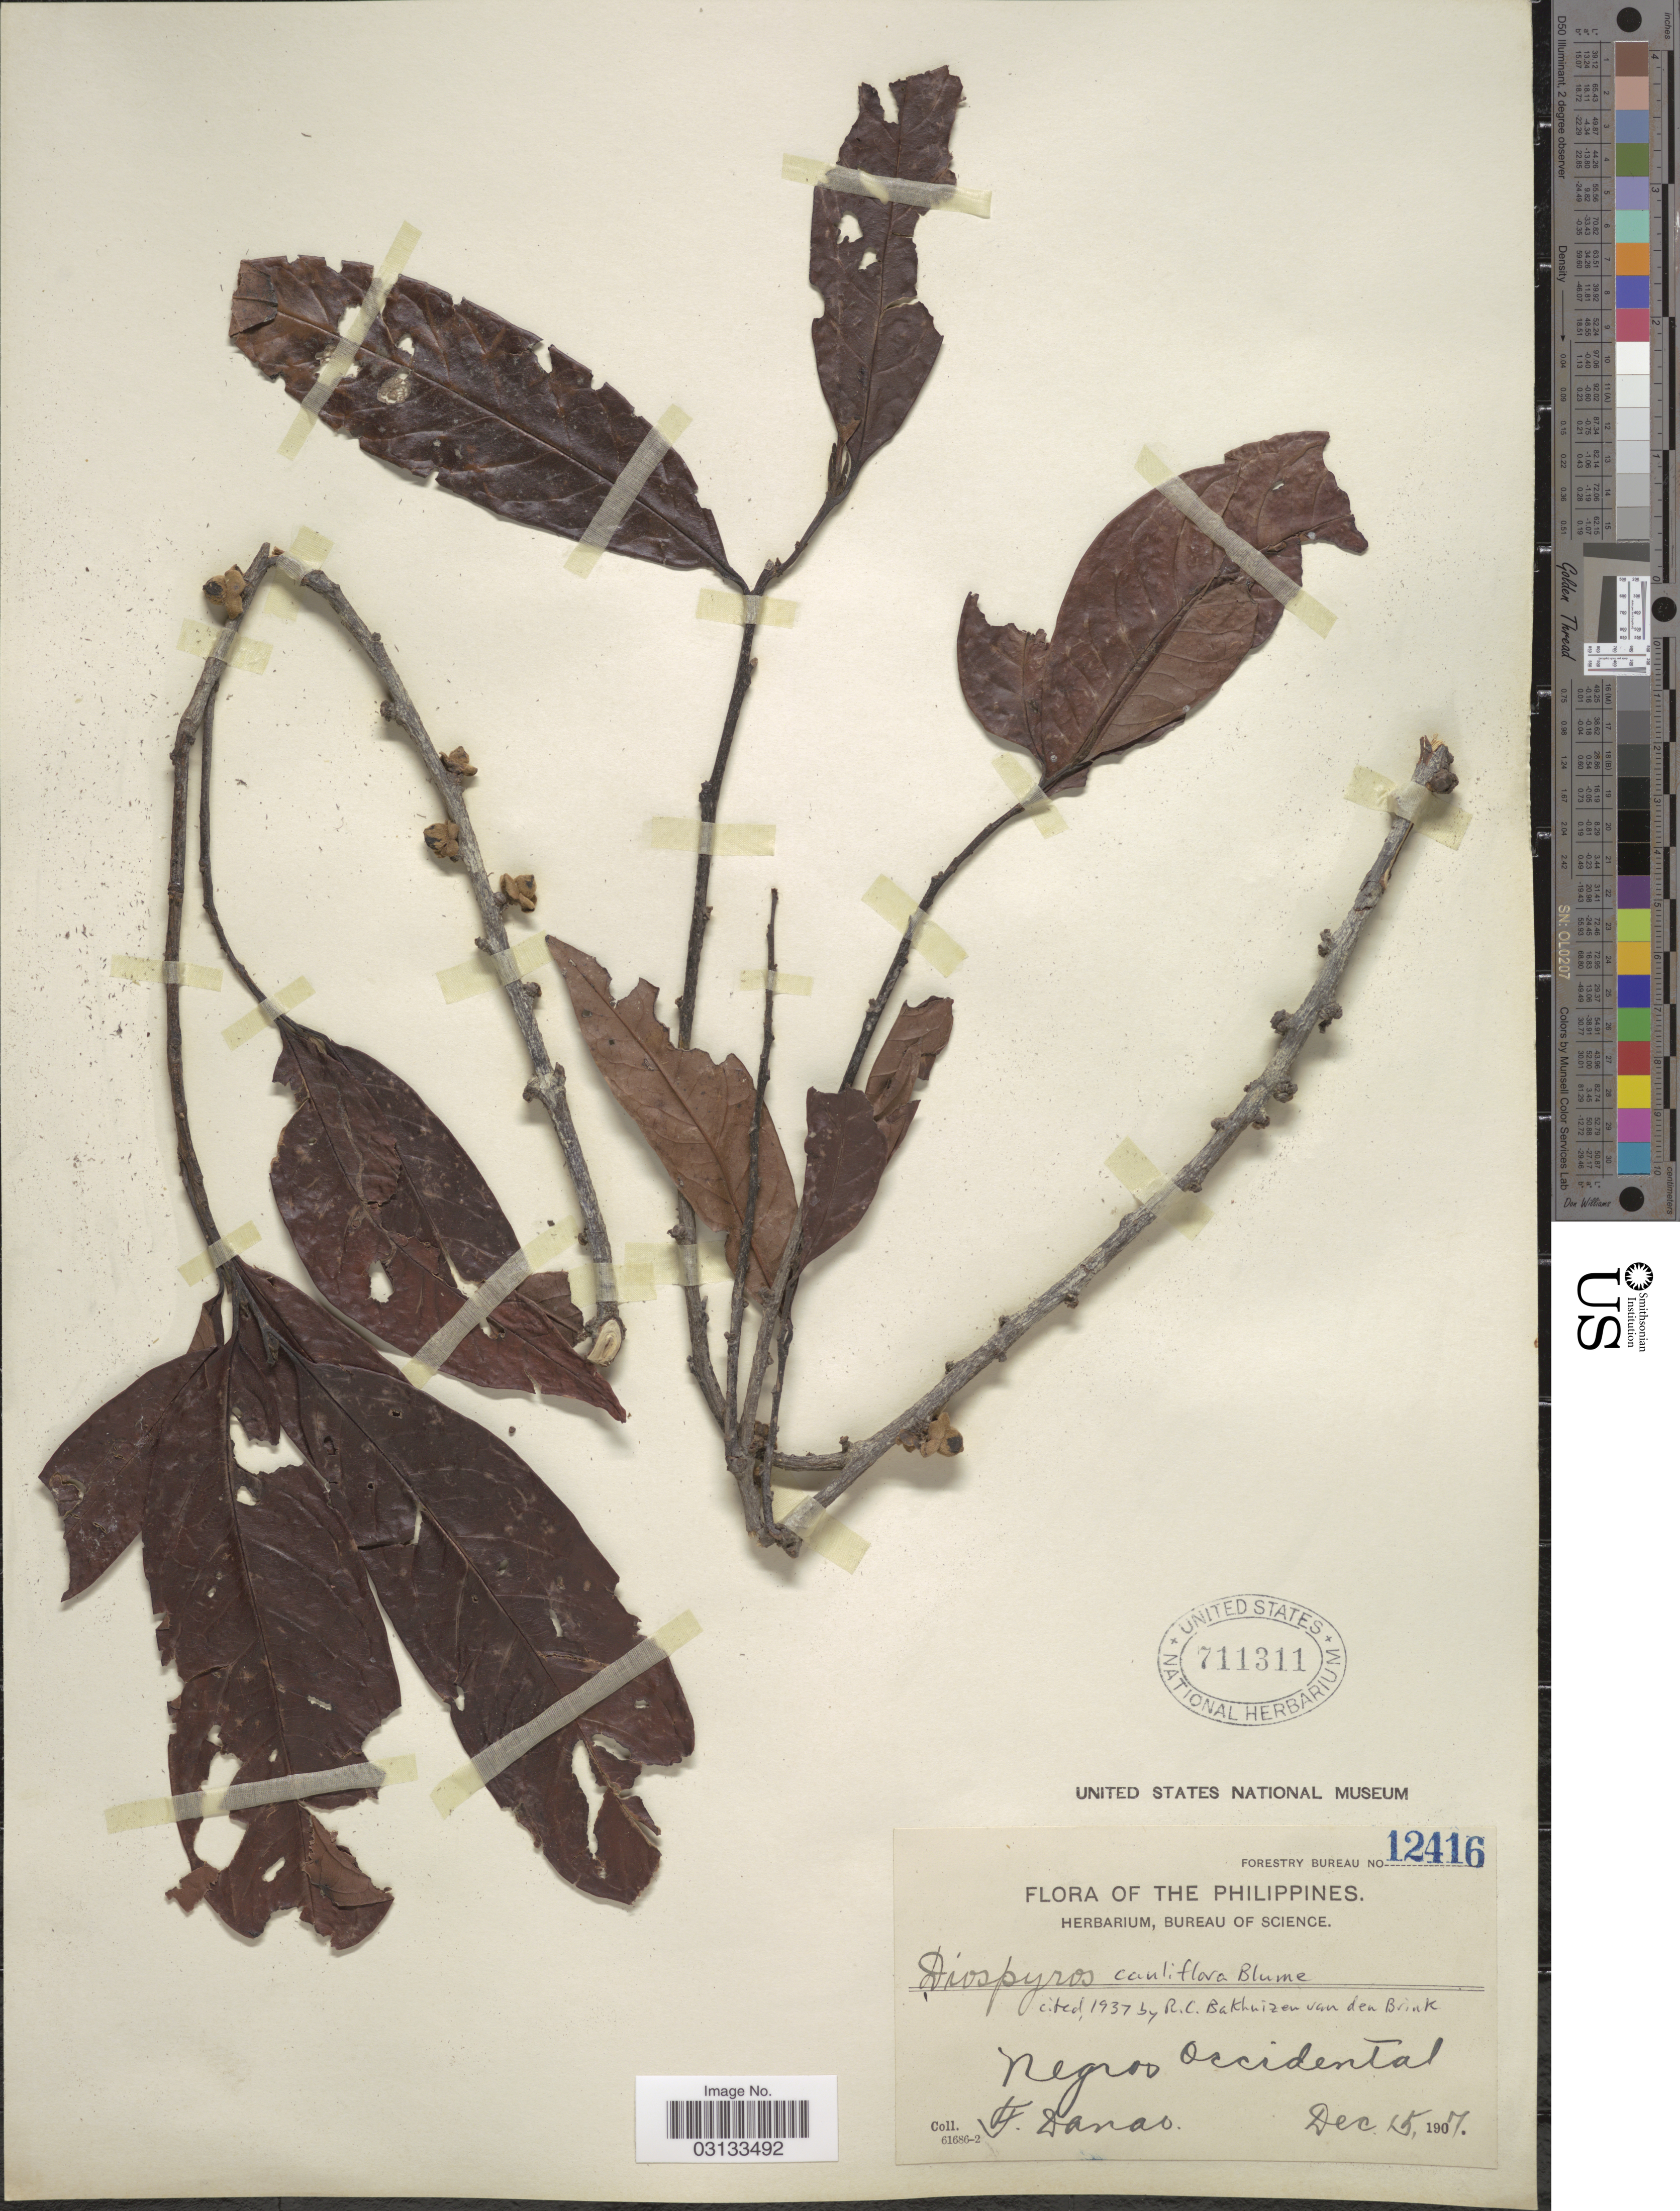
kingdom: Plantae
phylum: Tracheophyta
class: Magnoliopsida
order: Ericales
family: Ebenaceae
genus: Diospyros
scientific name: Diospyros cauliflora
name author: Blume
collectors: F. Danao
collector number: Forestry Bureau 12416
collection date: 1907-12-15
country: Philippines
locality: Negros Occidental.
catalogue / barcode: US 711311